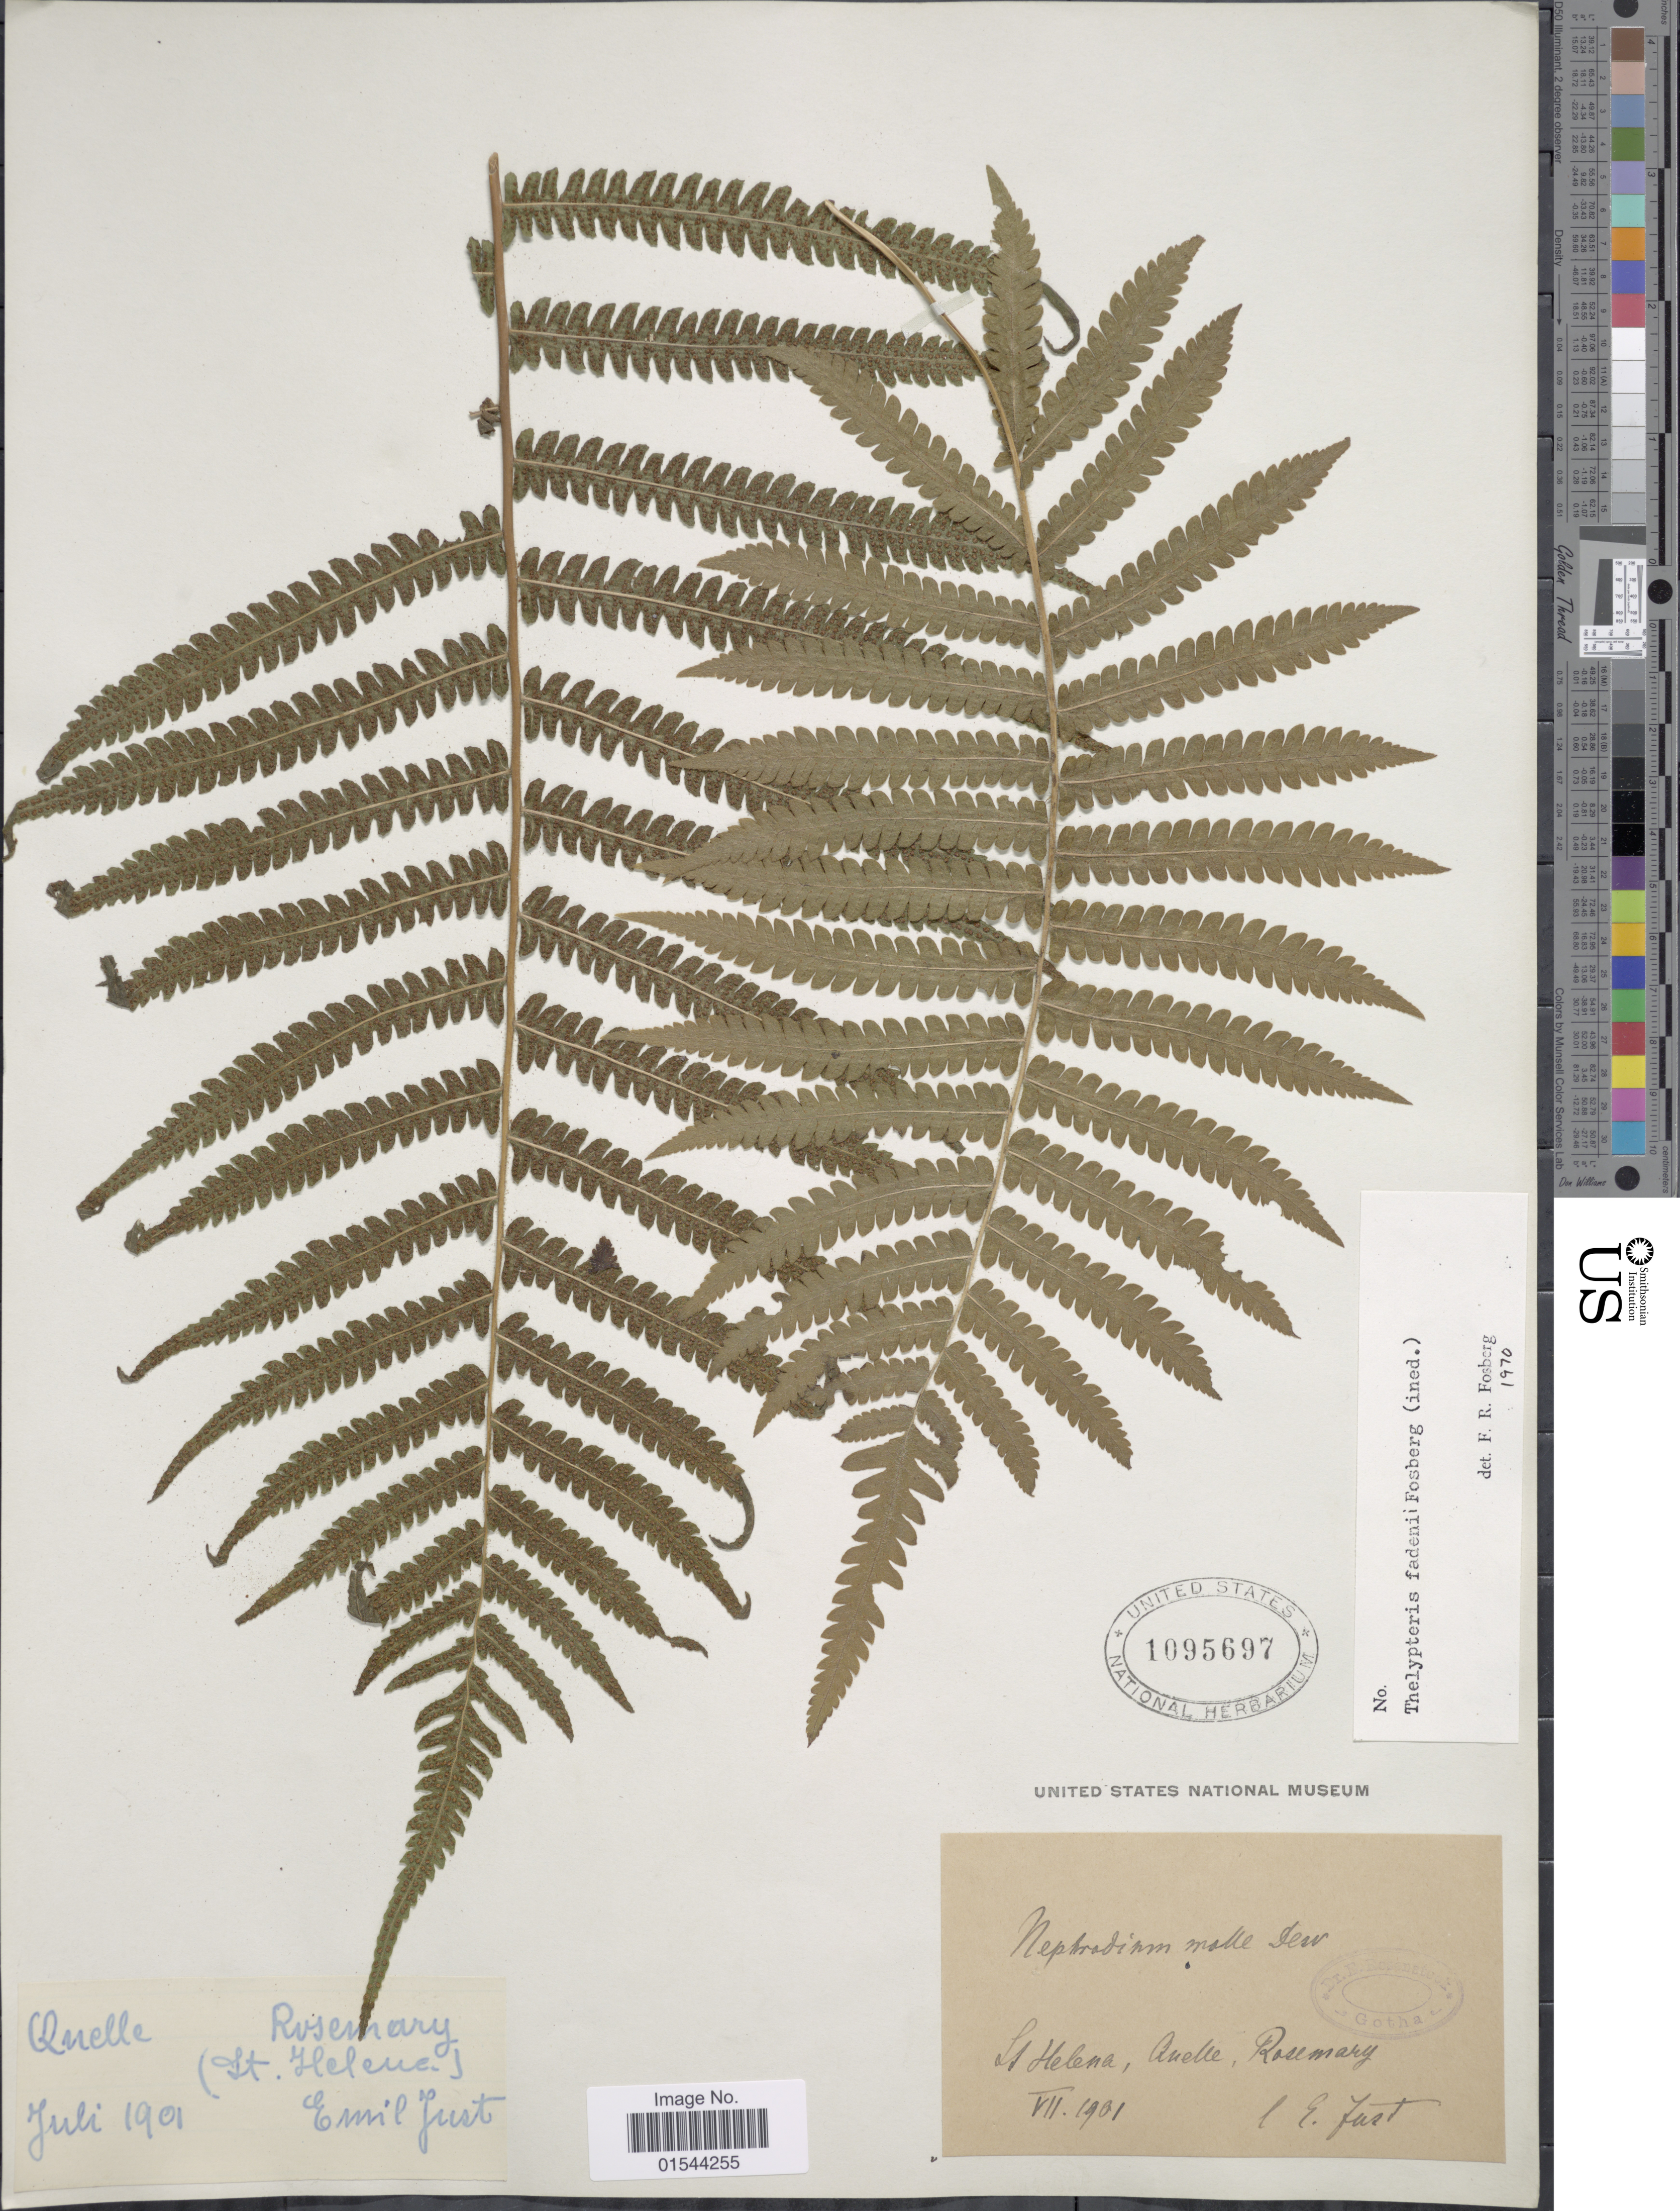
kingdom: Plantae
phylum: Tracheophyta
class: Polypodiopsida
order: Polypodiales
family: Thelypteridaceae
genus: Christella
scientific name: Christella parasitica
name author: (L.) H. Lév.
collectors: E. Just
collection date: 1901-07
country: St. Helena Islands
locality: St Helena, Anelle, Rosemary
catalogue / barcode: US 1095697